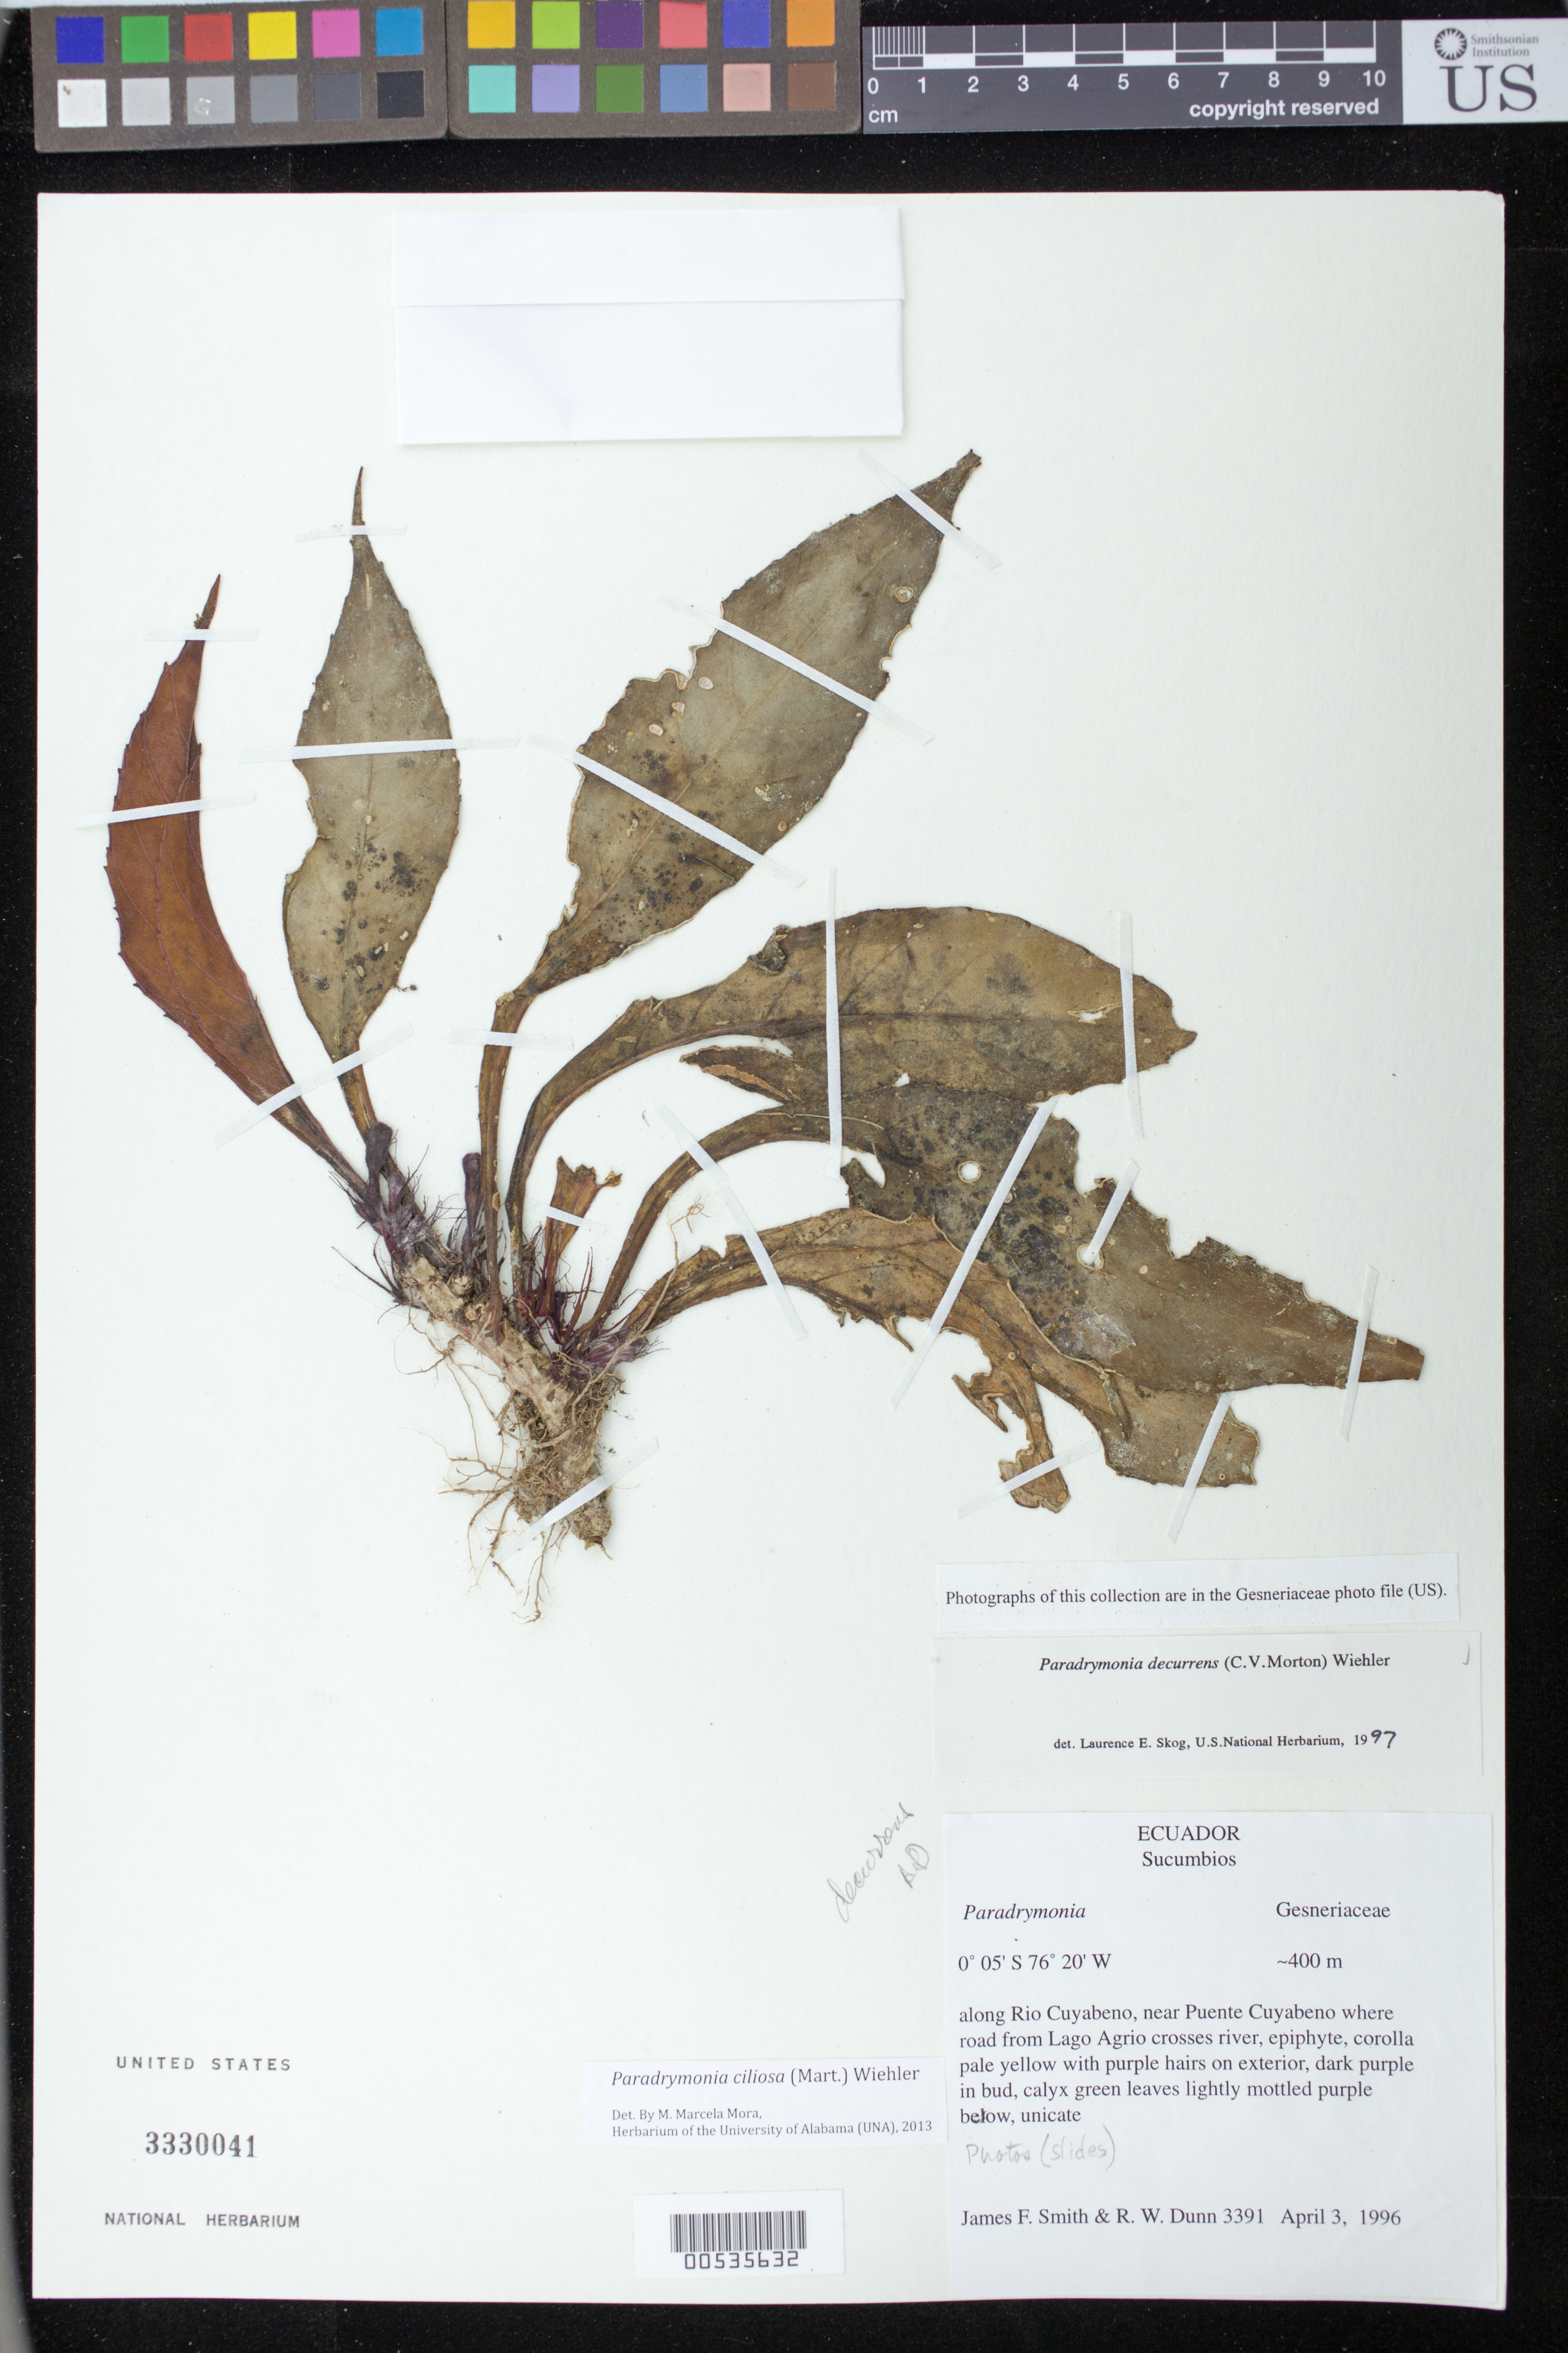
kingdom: Plantae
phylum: Tracheophyta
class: Magnoliopsida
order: Lamiales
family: Gesneriaceae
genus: Paradrymonia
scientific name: Paradrymonia ciliosa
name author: (Mart.) Wiehler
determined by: Mora, M. Marcela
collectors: J. Smith & R. Dunn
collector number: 3391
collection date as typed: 03 Apr 1996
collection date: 1996-04-03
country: Ecuador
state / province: Sucumbíos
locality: Along Rio Cuyabeno, near Puente Cuyabeno where road from Lago Agrio crosses river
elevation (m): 400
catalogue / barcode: US 3330041